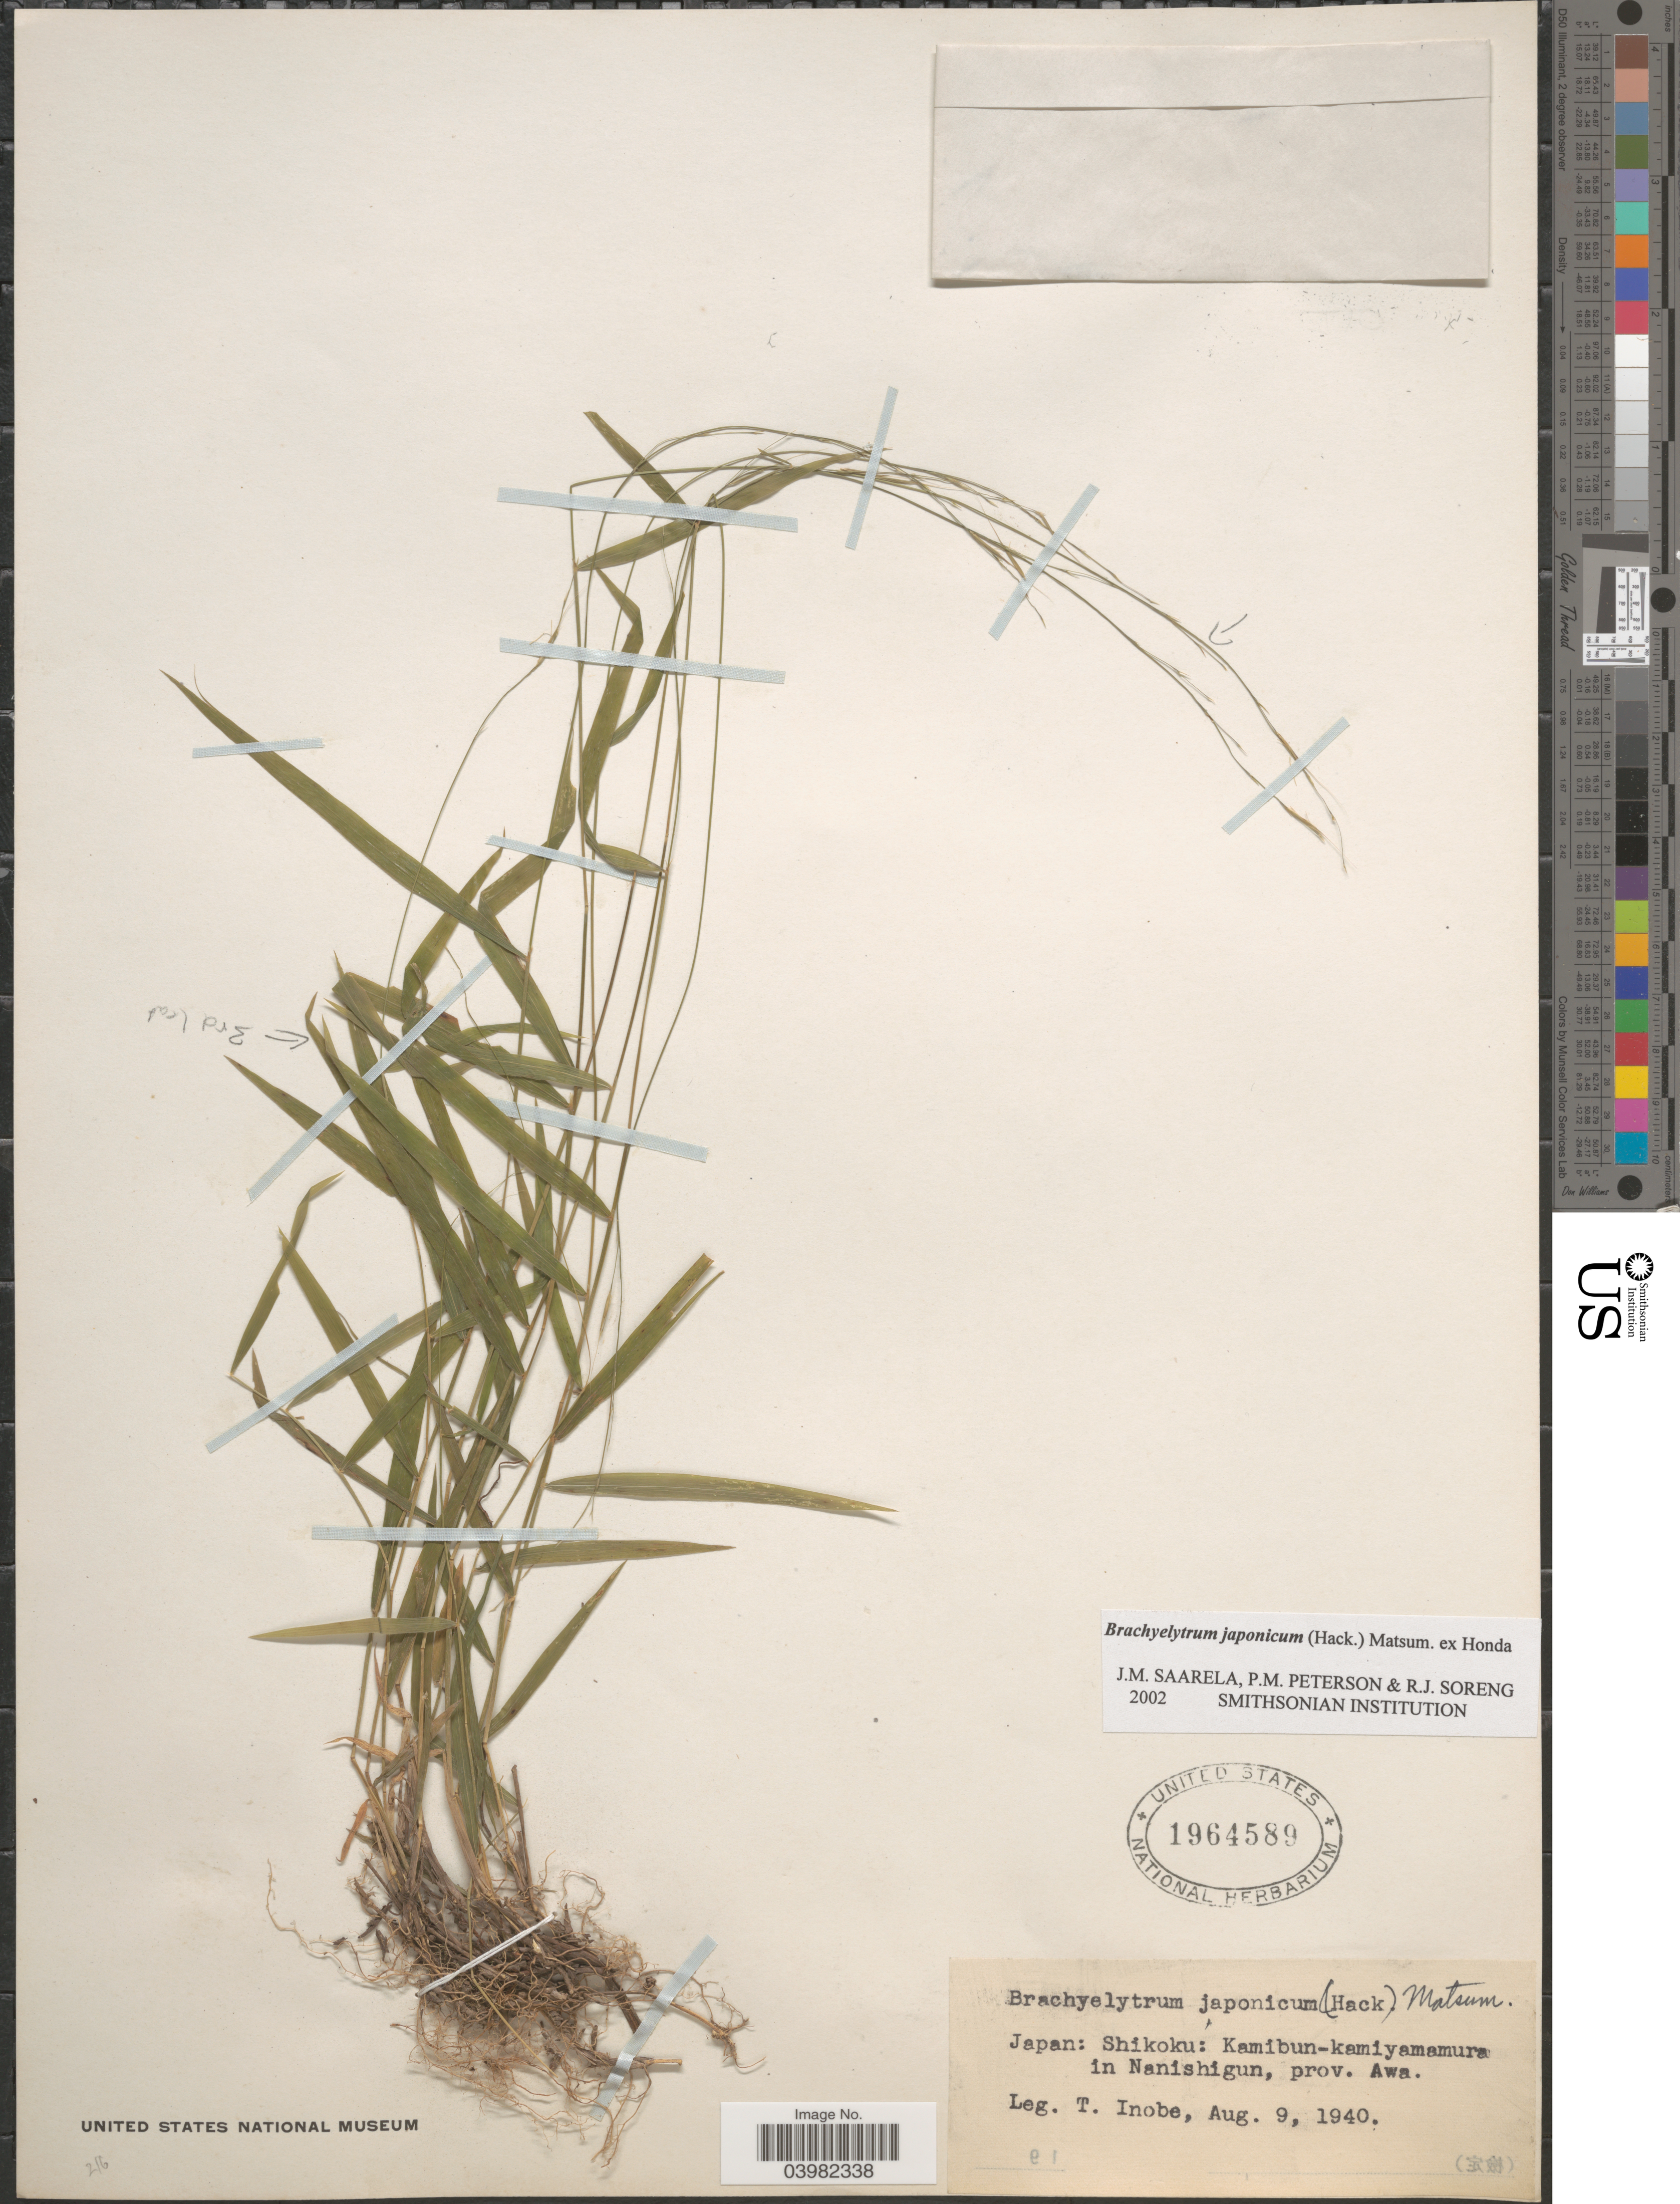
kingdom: Plantae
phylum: Tracheophyta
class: Liliopsida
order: Poales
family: Poaceae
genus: Brachyelytrum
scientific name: Brachyelytrum japonicum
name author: (Hack.) Matsum. ex Honda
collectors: T. Inobe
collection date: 1940-08-09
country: Japan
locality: Shikoku: Kamibun-kamiyamamura in Nanishigun, prov. Awa.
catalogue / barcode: US 1964589